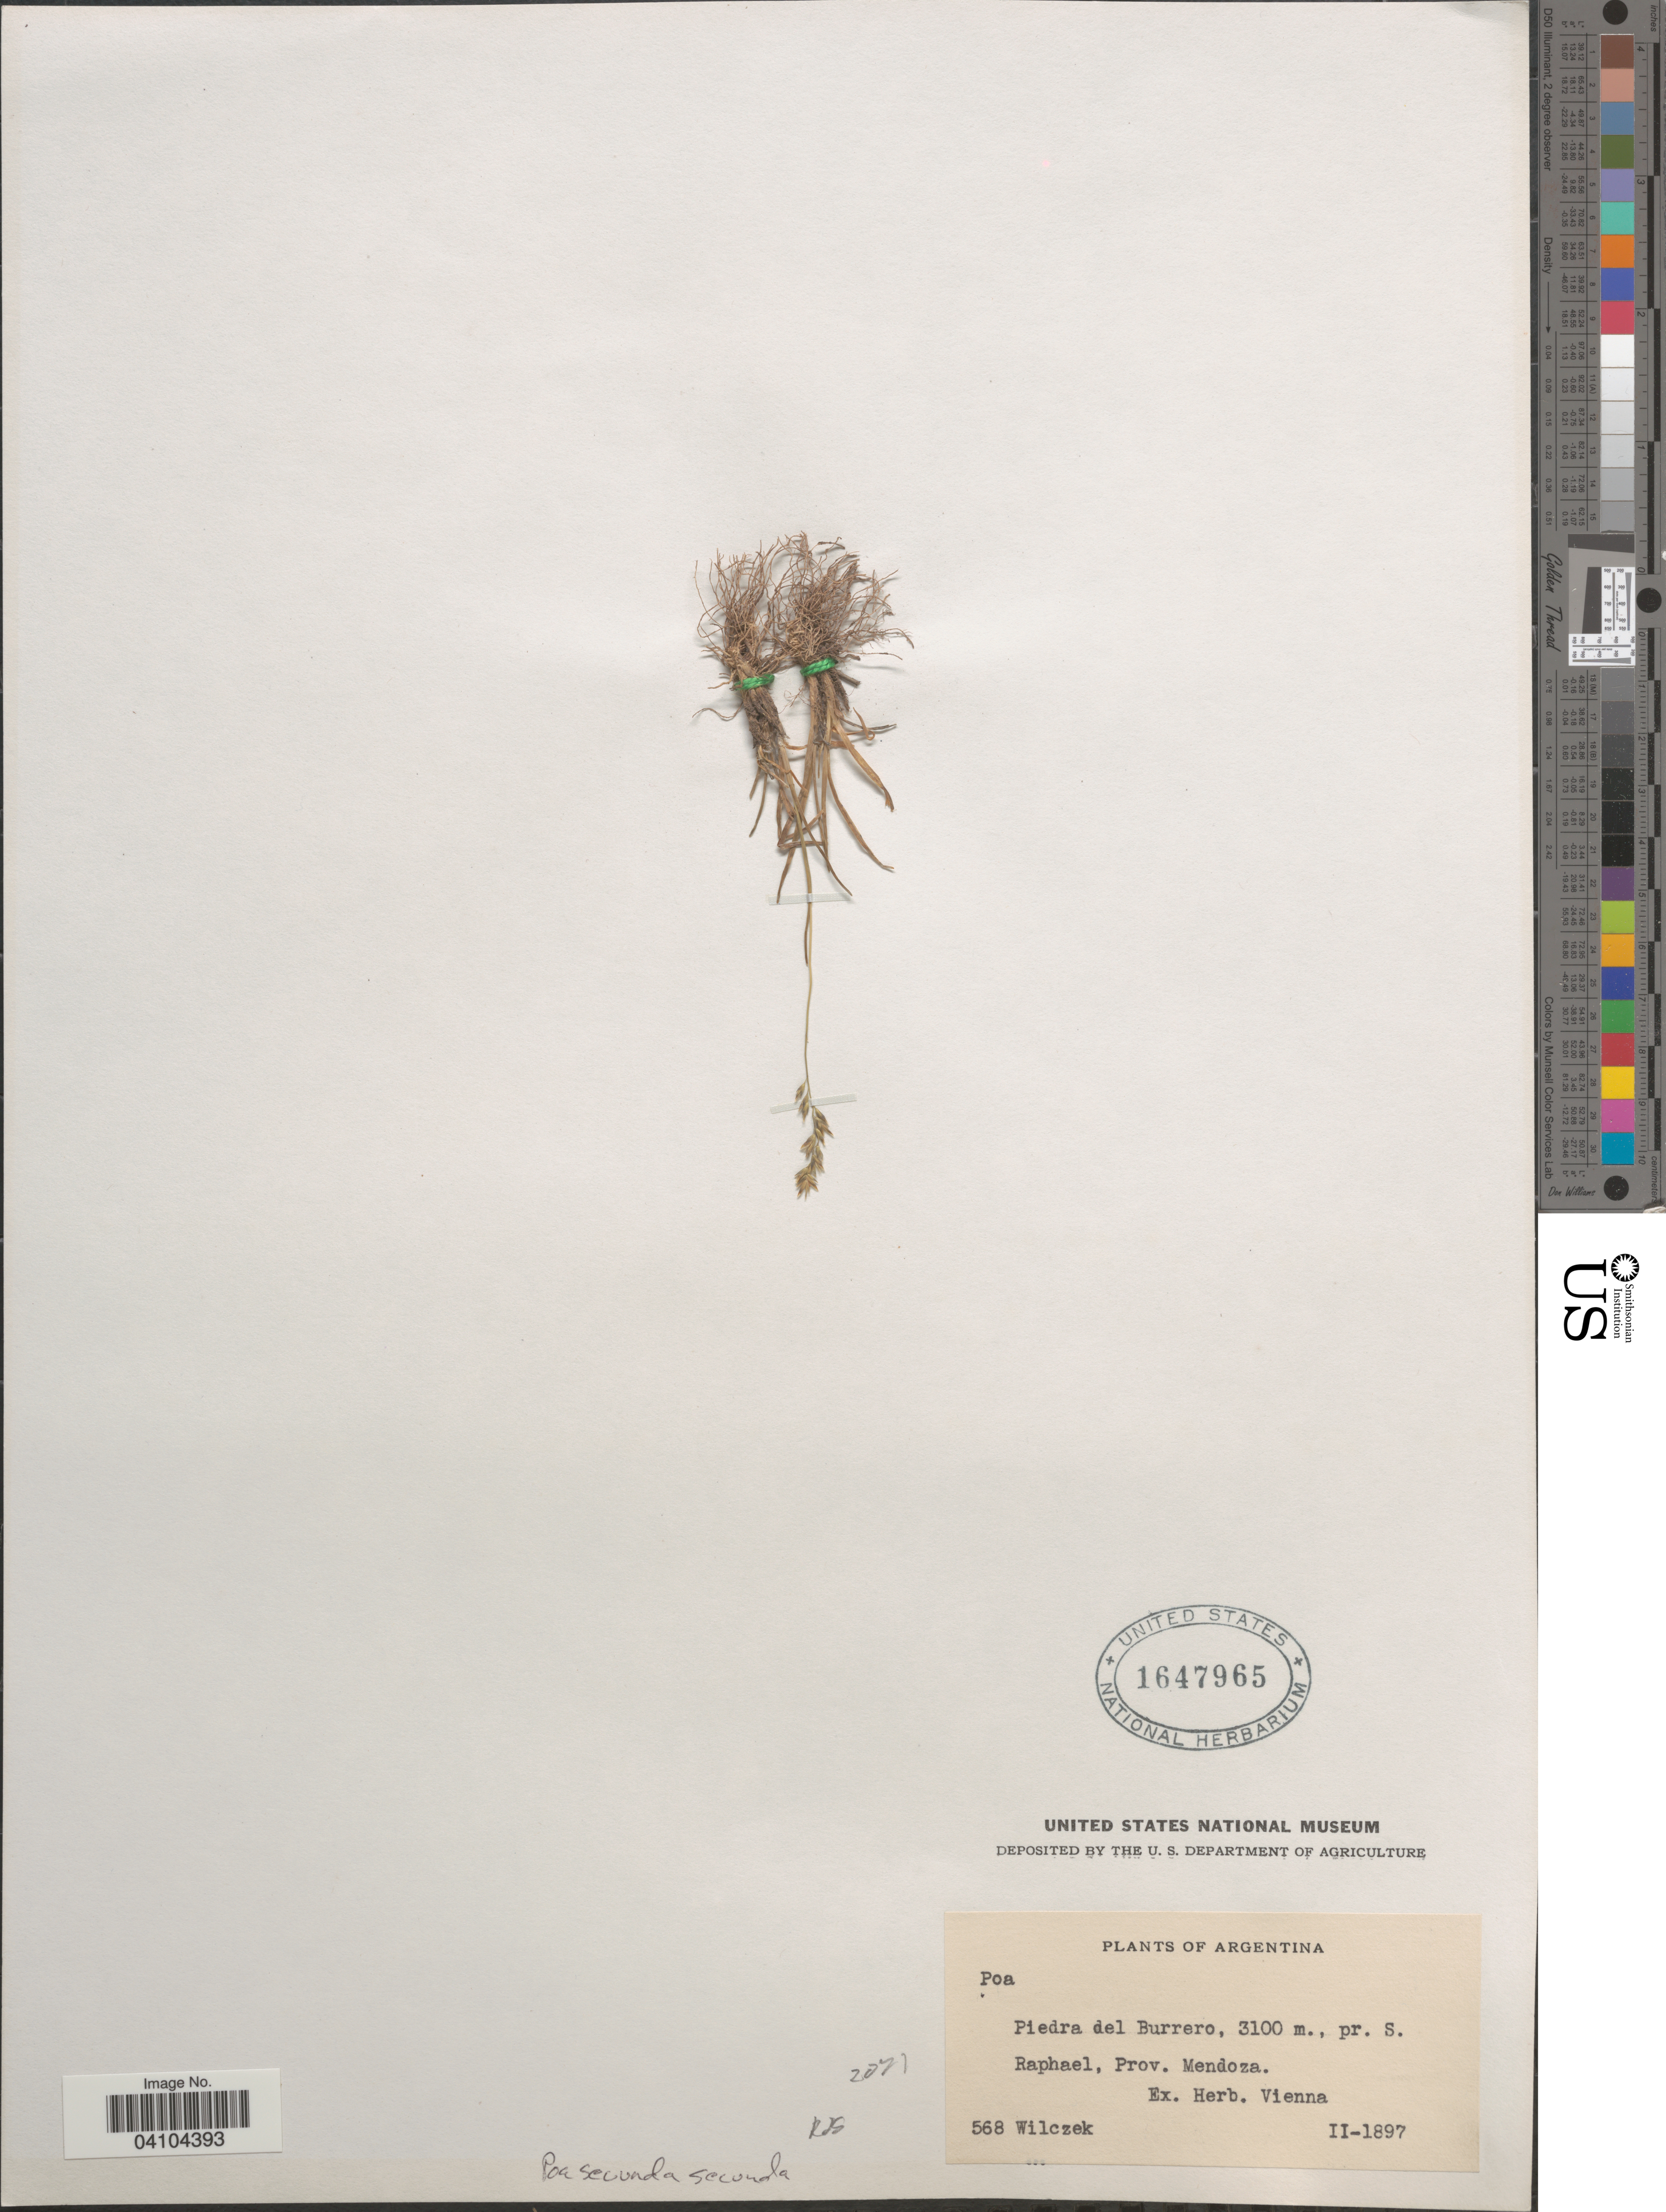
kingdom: Plantae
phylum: Tracheophyta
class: Liliopsida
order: Poales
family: Poaceae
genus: Poa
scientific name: Poa secunda subsp. secunda var. secunda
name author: J. Presl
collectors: Wilczek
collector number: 568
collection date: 1897-02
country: Argentina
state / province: Mendoza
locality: Piedra del Burrero, pr. S. Raphael.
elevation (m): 3100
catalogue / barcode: US 1647965